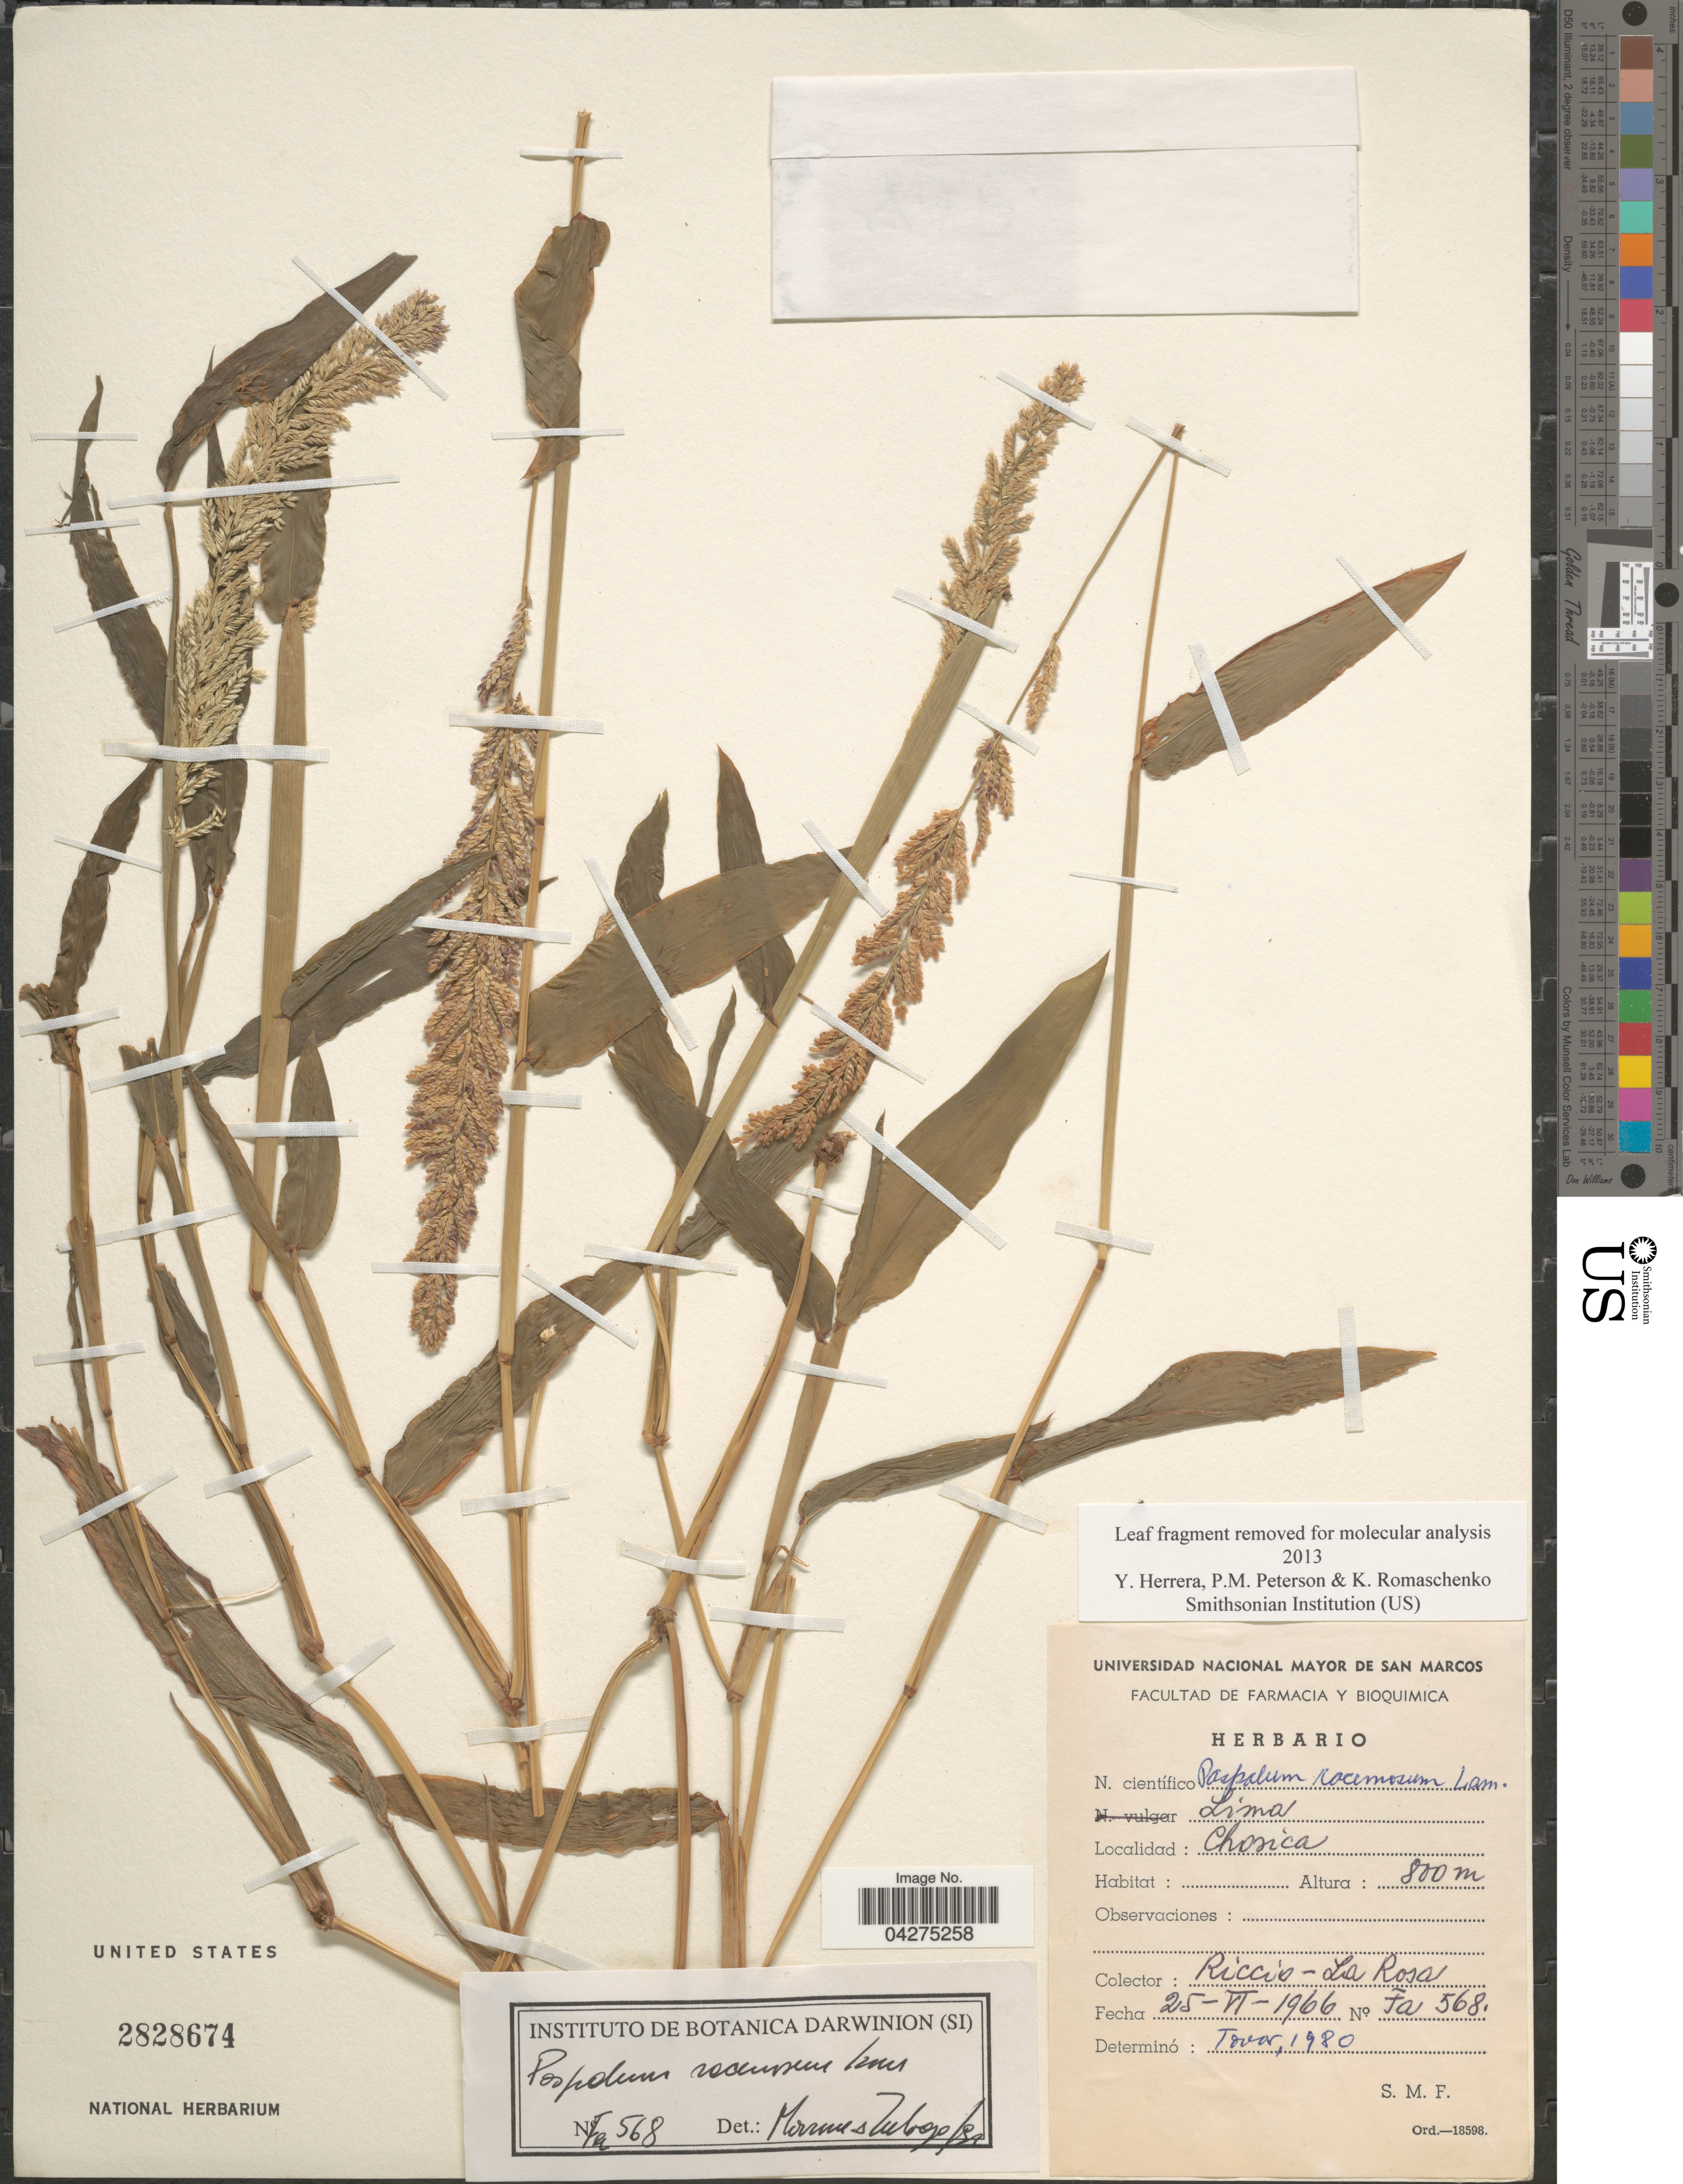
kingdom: Plantae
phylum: Tracheophyta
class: Liliopsida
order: Poales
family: Poaceae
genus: Paspalum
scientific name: Paspalum racemosum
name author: Lam.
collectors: Riccio & -. La Rosa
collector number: Fa 568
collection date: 1966-06-25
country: Peru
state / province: Lima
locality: Chosica.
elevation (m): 800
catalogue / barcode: US 2828674